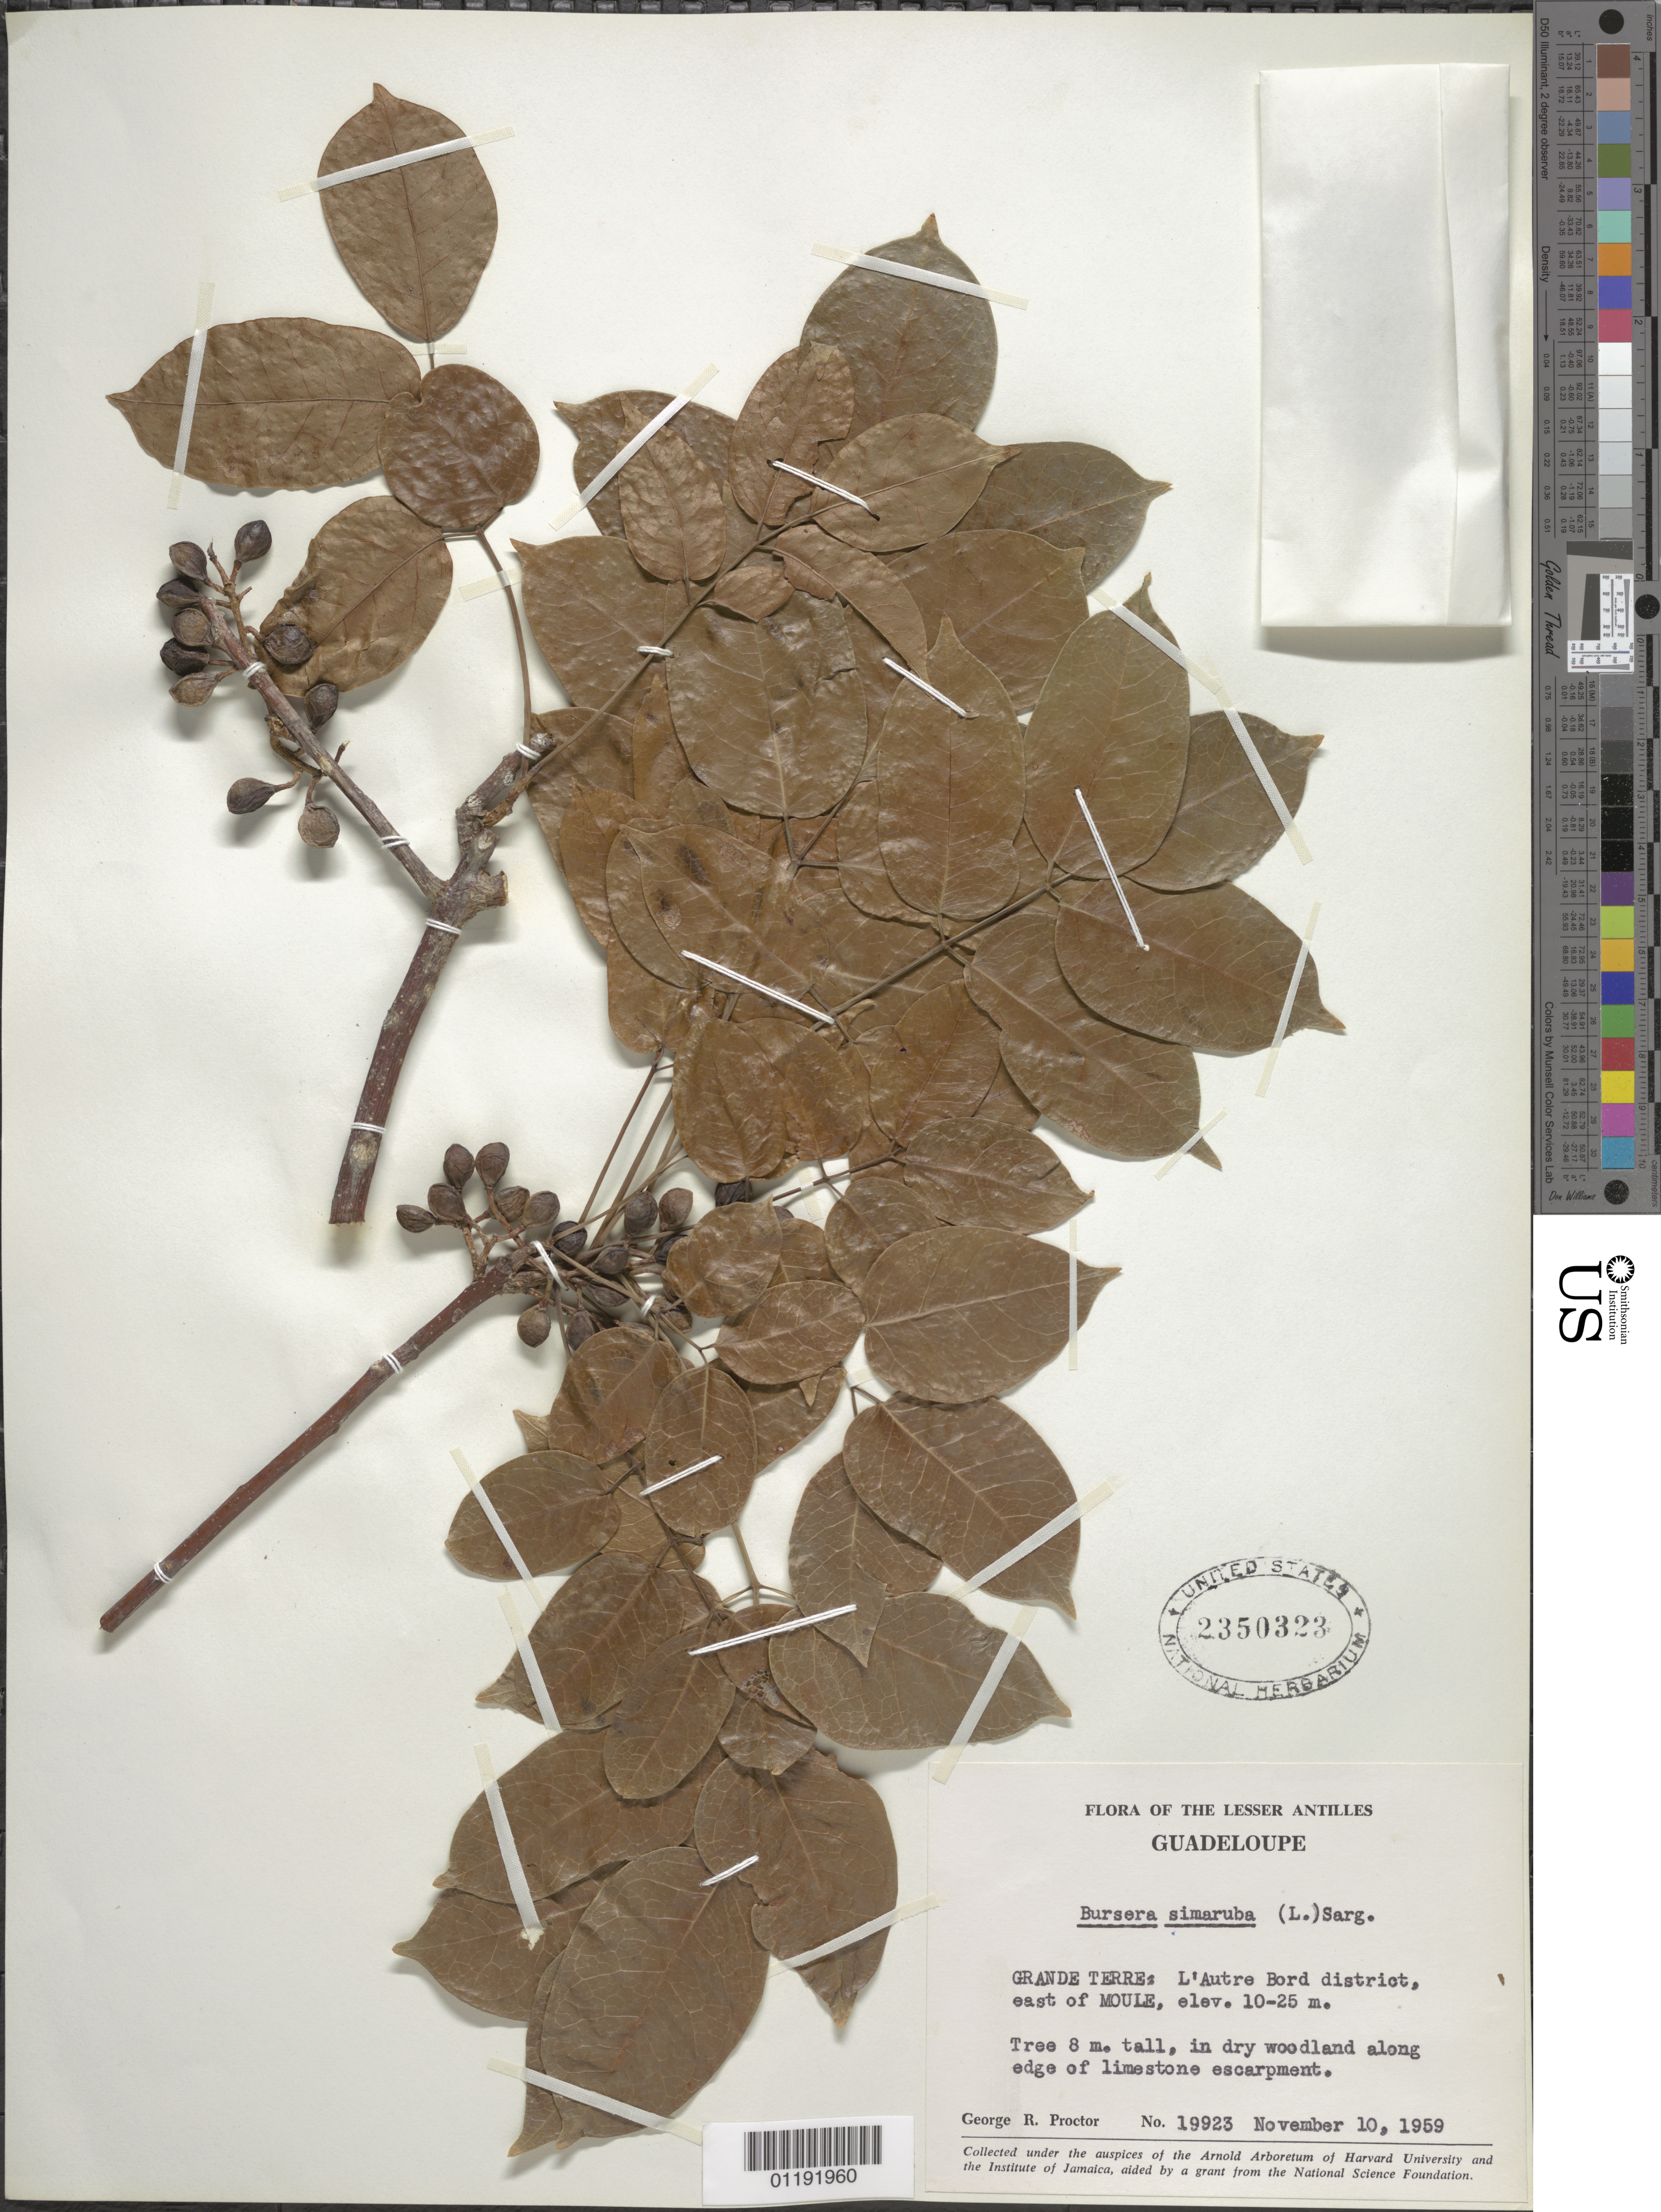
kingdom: Plantae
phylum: Tracheophyta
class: Magnoliopsida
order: Sapindales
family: Burseraceae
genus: Bursera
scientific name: Bursera simaruba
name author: (L.) Sarg.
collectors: G. R. Proctor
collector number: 19923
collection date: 1959-11-10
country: Guadeloupe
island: Grande-Terre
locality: L'Autre Bord district, E of Moule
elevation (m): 10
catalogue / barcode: US 2350323